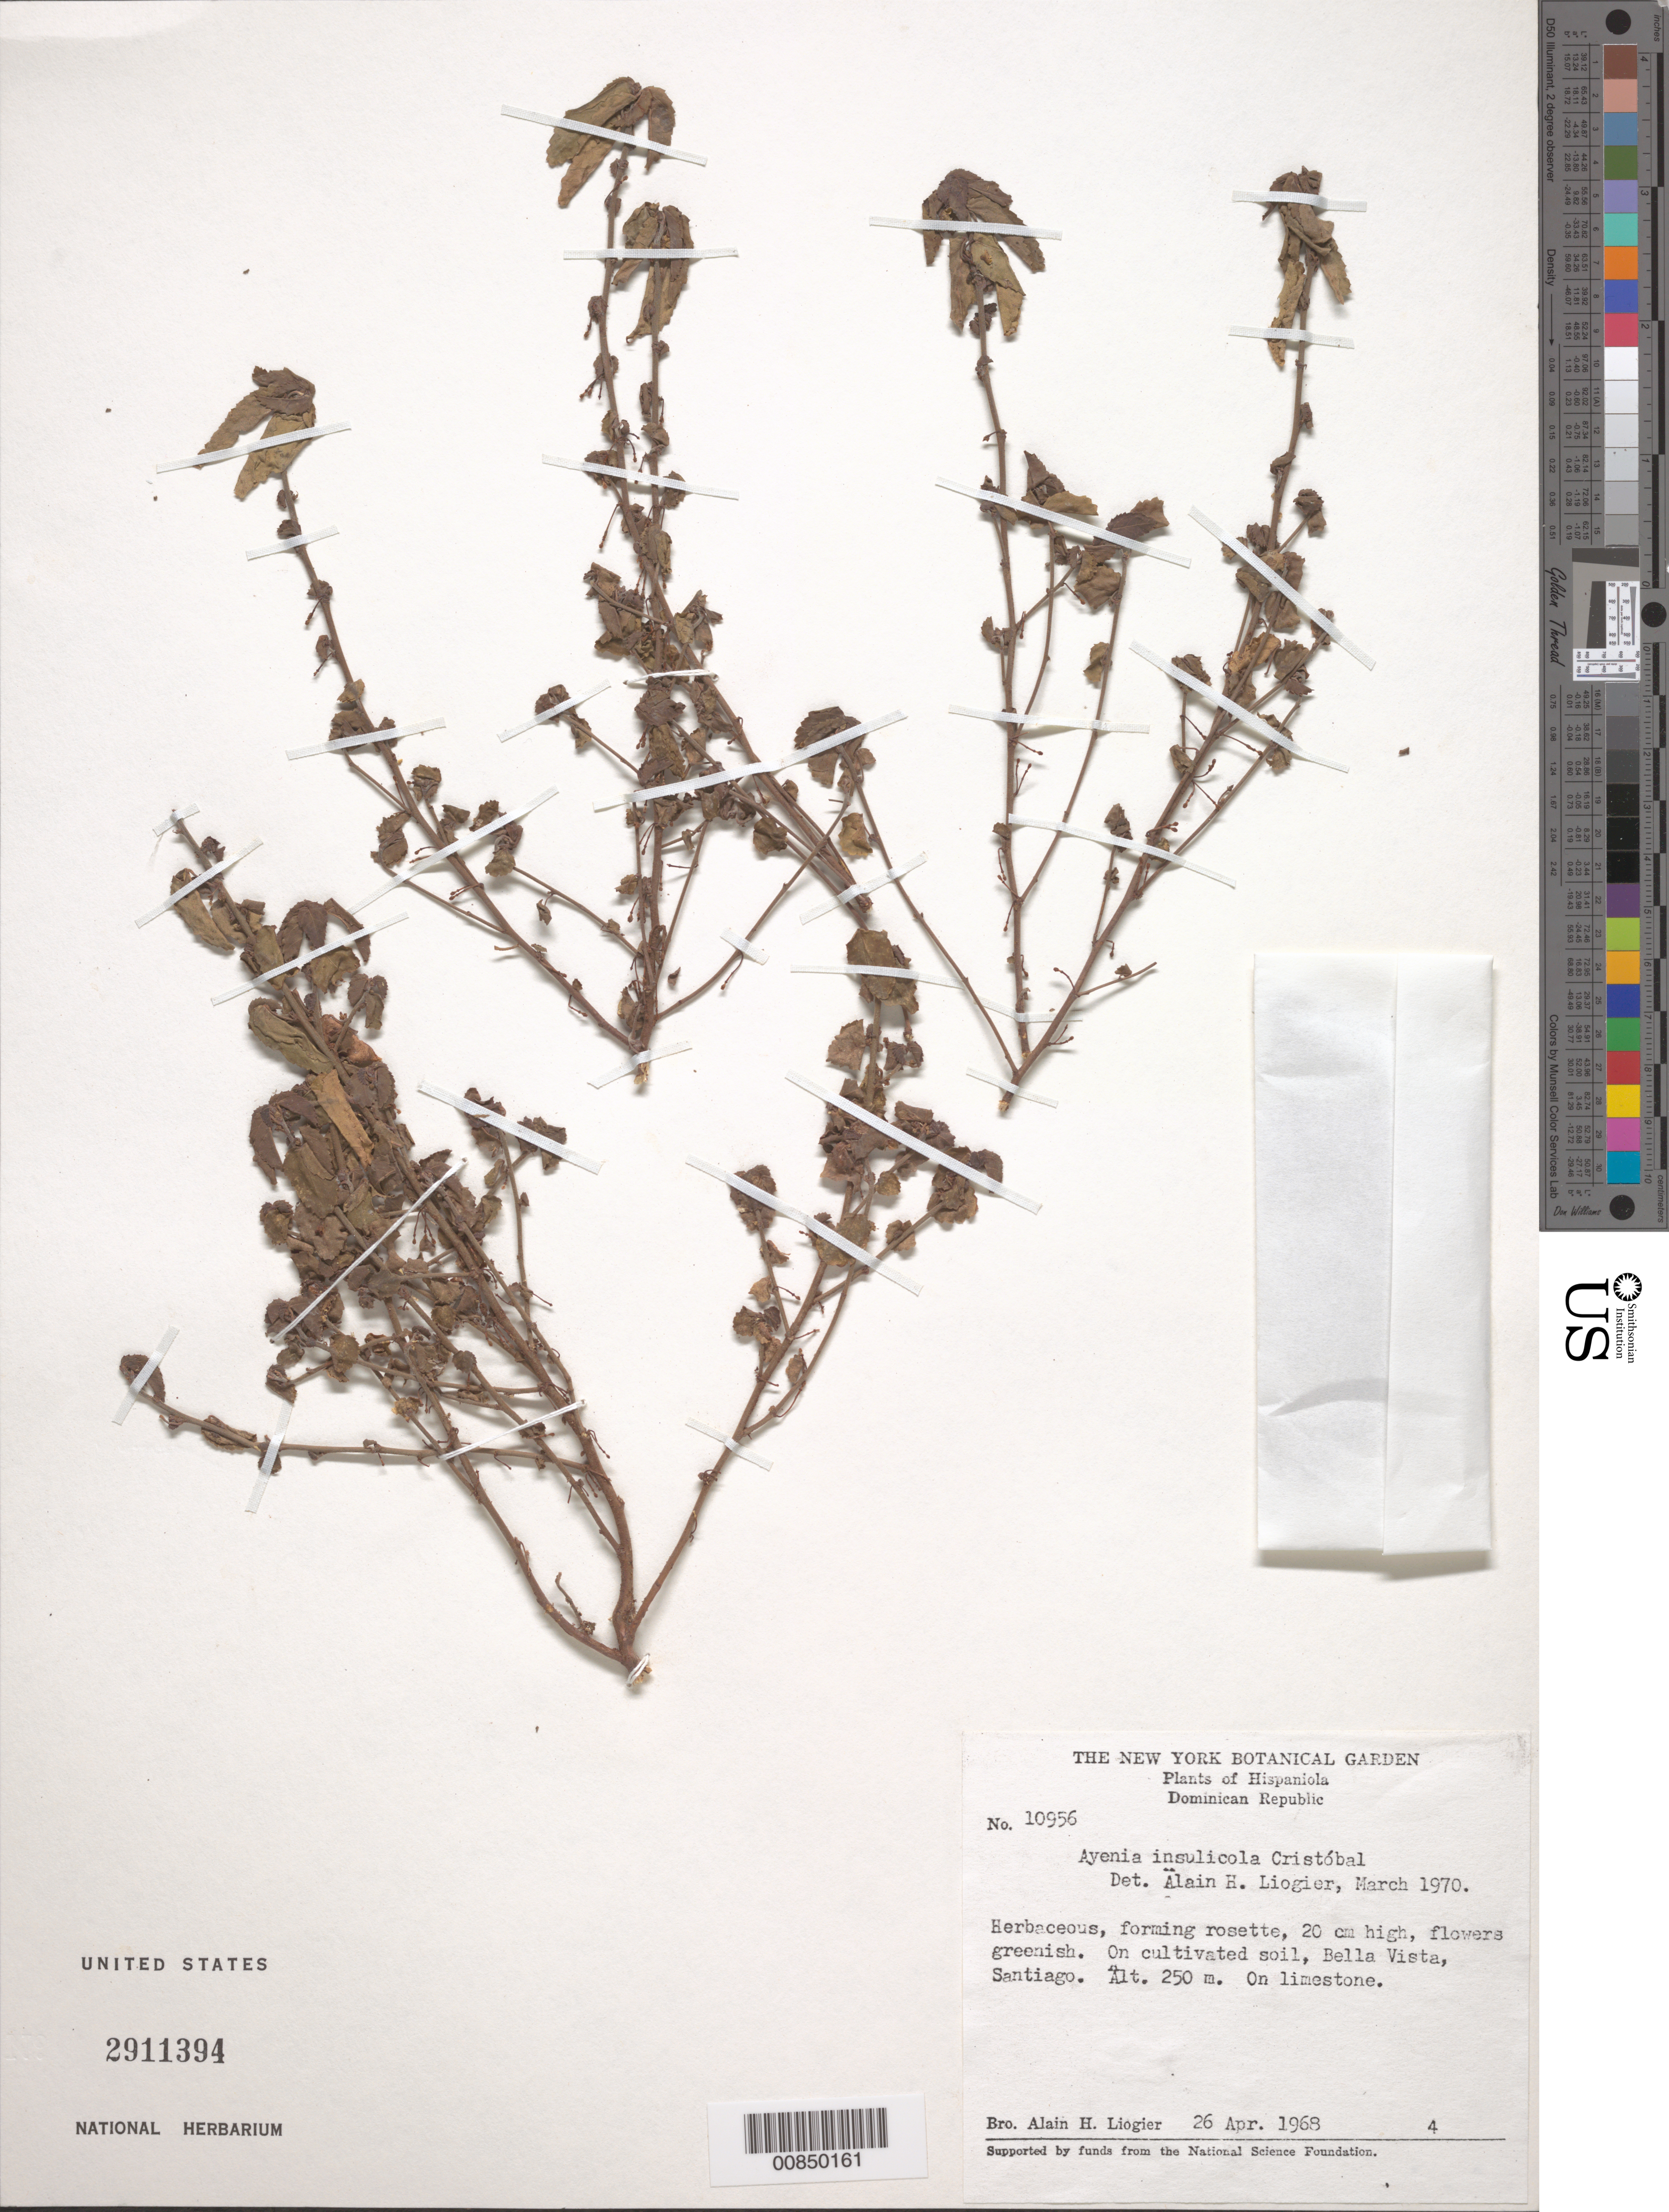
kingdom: Plantae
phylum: Tracheophyta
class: Magnoliopsida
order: Malvales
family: Malvaceae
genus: Ayenia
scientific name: Ayenia insulicola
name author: Cristóbal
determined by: Liogier, Alain H.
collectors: A. H. Liogier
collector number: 10956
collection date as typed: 26 Apr 1968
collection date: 1968-04-26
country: Dominican Republic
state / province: Santiago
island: Hispaniola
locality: Bella Vista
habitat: On cultivated soil, on limestone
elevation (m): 250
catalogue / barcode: US 2911394